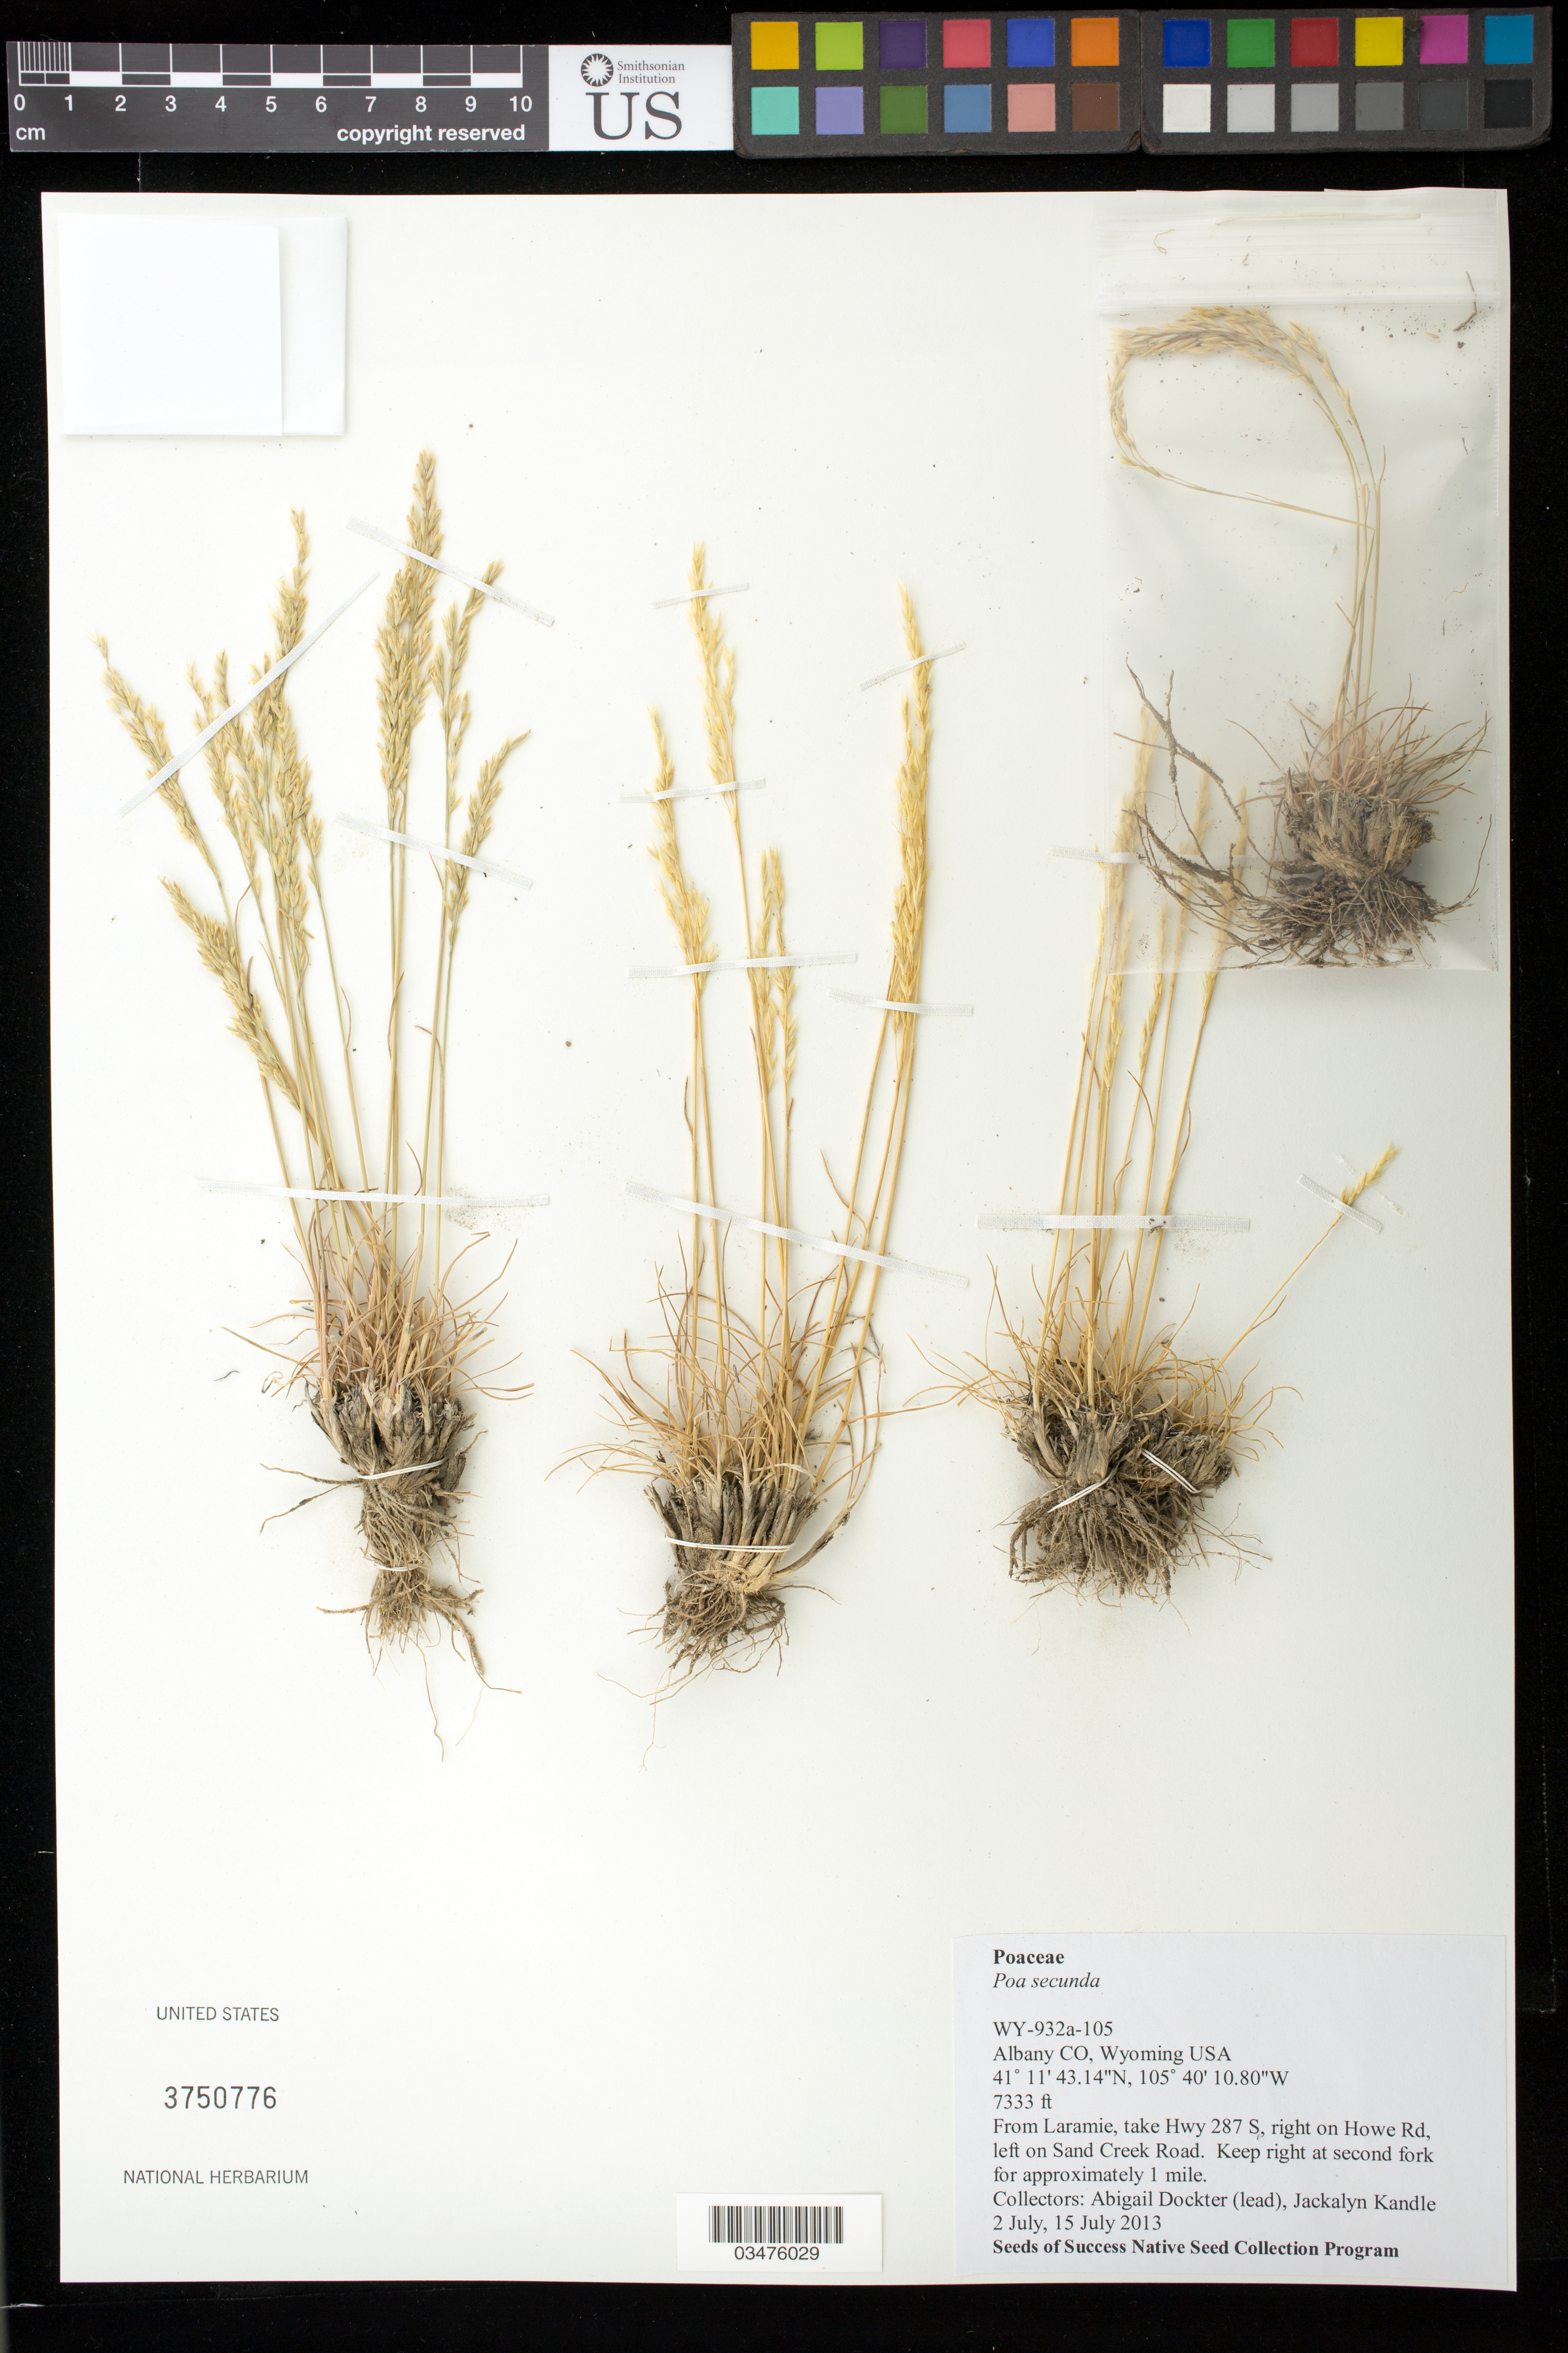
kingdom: Plantae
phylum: Tracheophyta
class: Liliopsida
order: Poales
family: Poaceae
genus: Poa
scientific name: Poa secunda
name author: J. Presl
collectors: A. Dockter & J. Kandle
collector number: WY932A-105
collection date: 2013-07-02,2013-07-15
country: United States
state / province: Wyoming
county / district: Albany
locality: From Laramie, take Hwy 287 S, right on Howe Rd, left on Sand Creek Road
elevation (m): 2235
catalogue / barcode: US 3750776